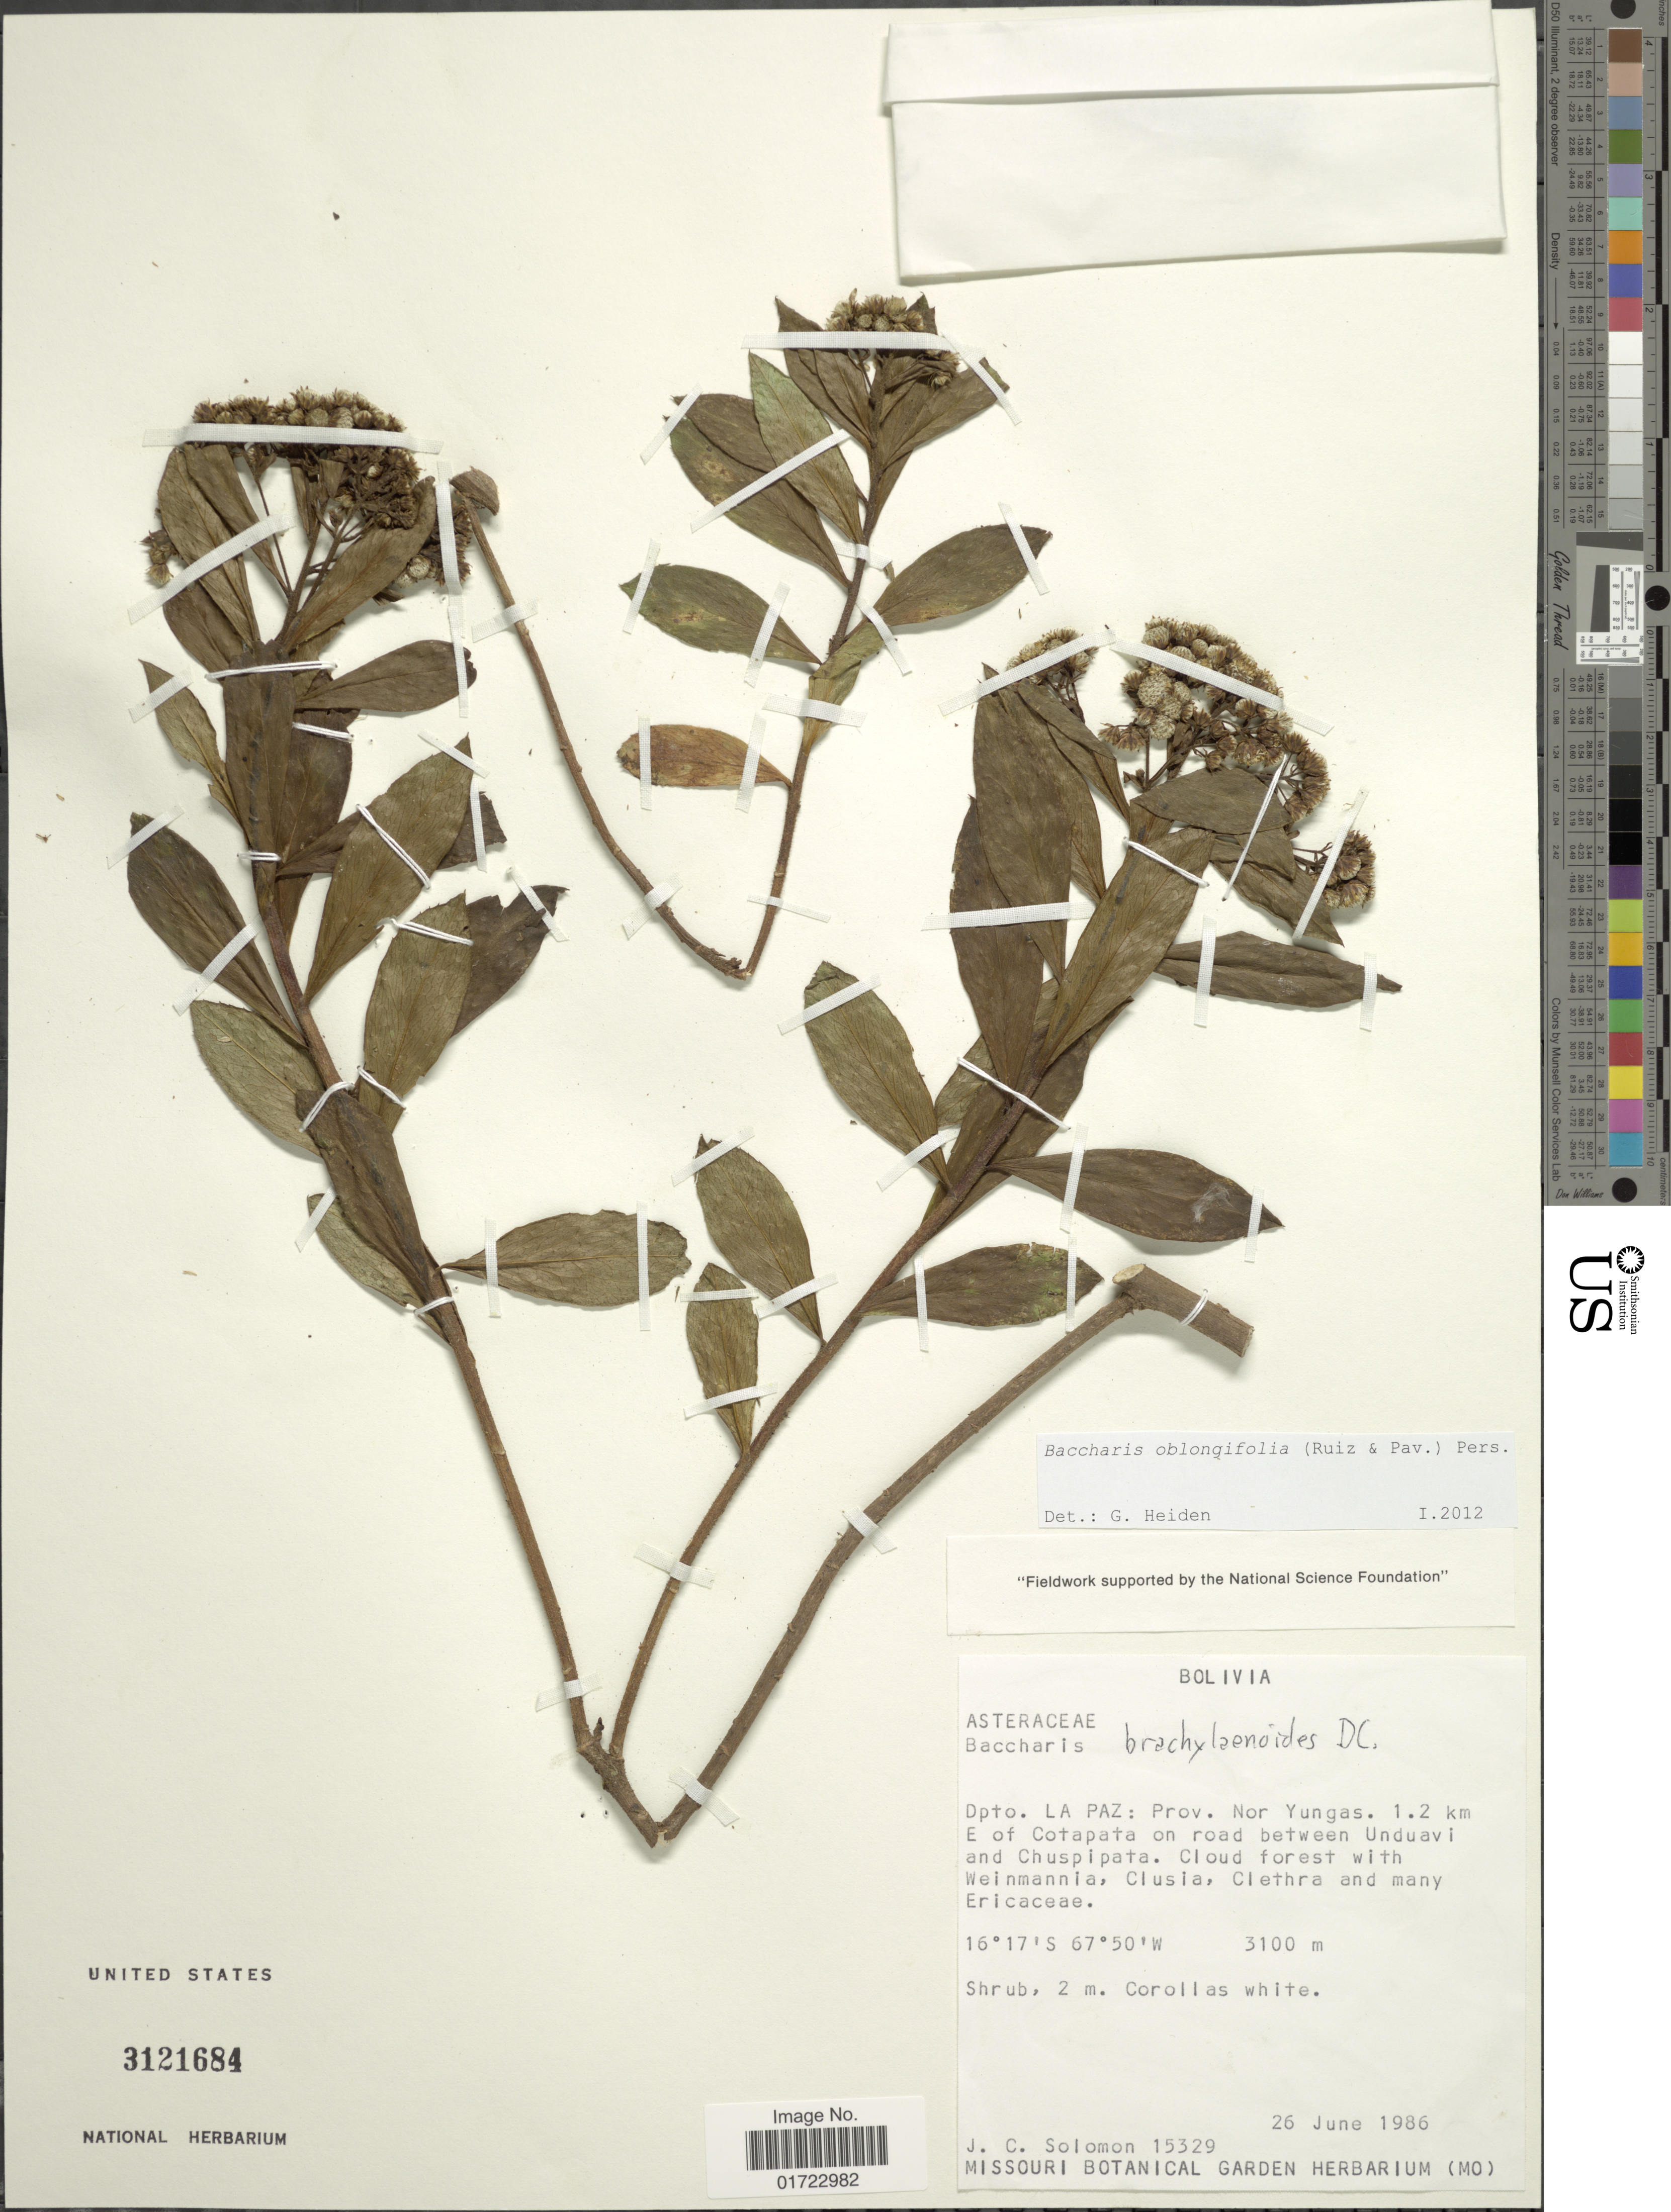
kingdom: Plantae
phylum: Tracheophyta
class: Magnoliopsida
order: Asterales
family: Asteraceae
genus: Baccharis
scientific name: Baccharis oblongifolia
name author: (Ruiz & Pav.) Pers.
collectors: J. C. Solomon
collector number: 15329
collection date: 1986-06-26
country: Bolivia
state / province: La Paz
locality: Prov. Nor Yungas. 1.2 km E of Cotapata on road between Unduavi and Chuspipata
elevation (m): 3100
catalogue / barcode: US 3121684